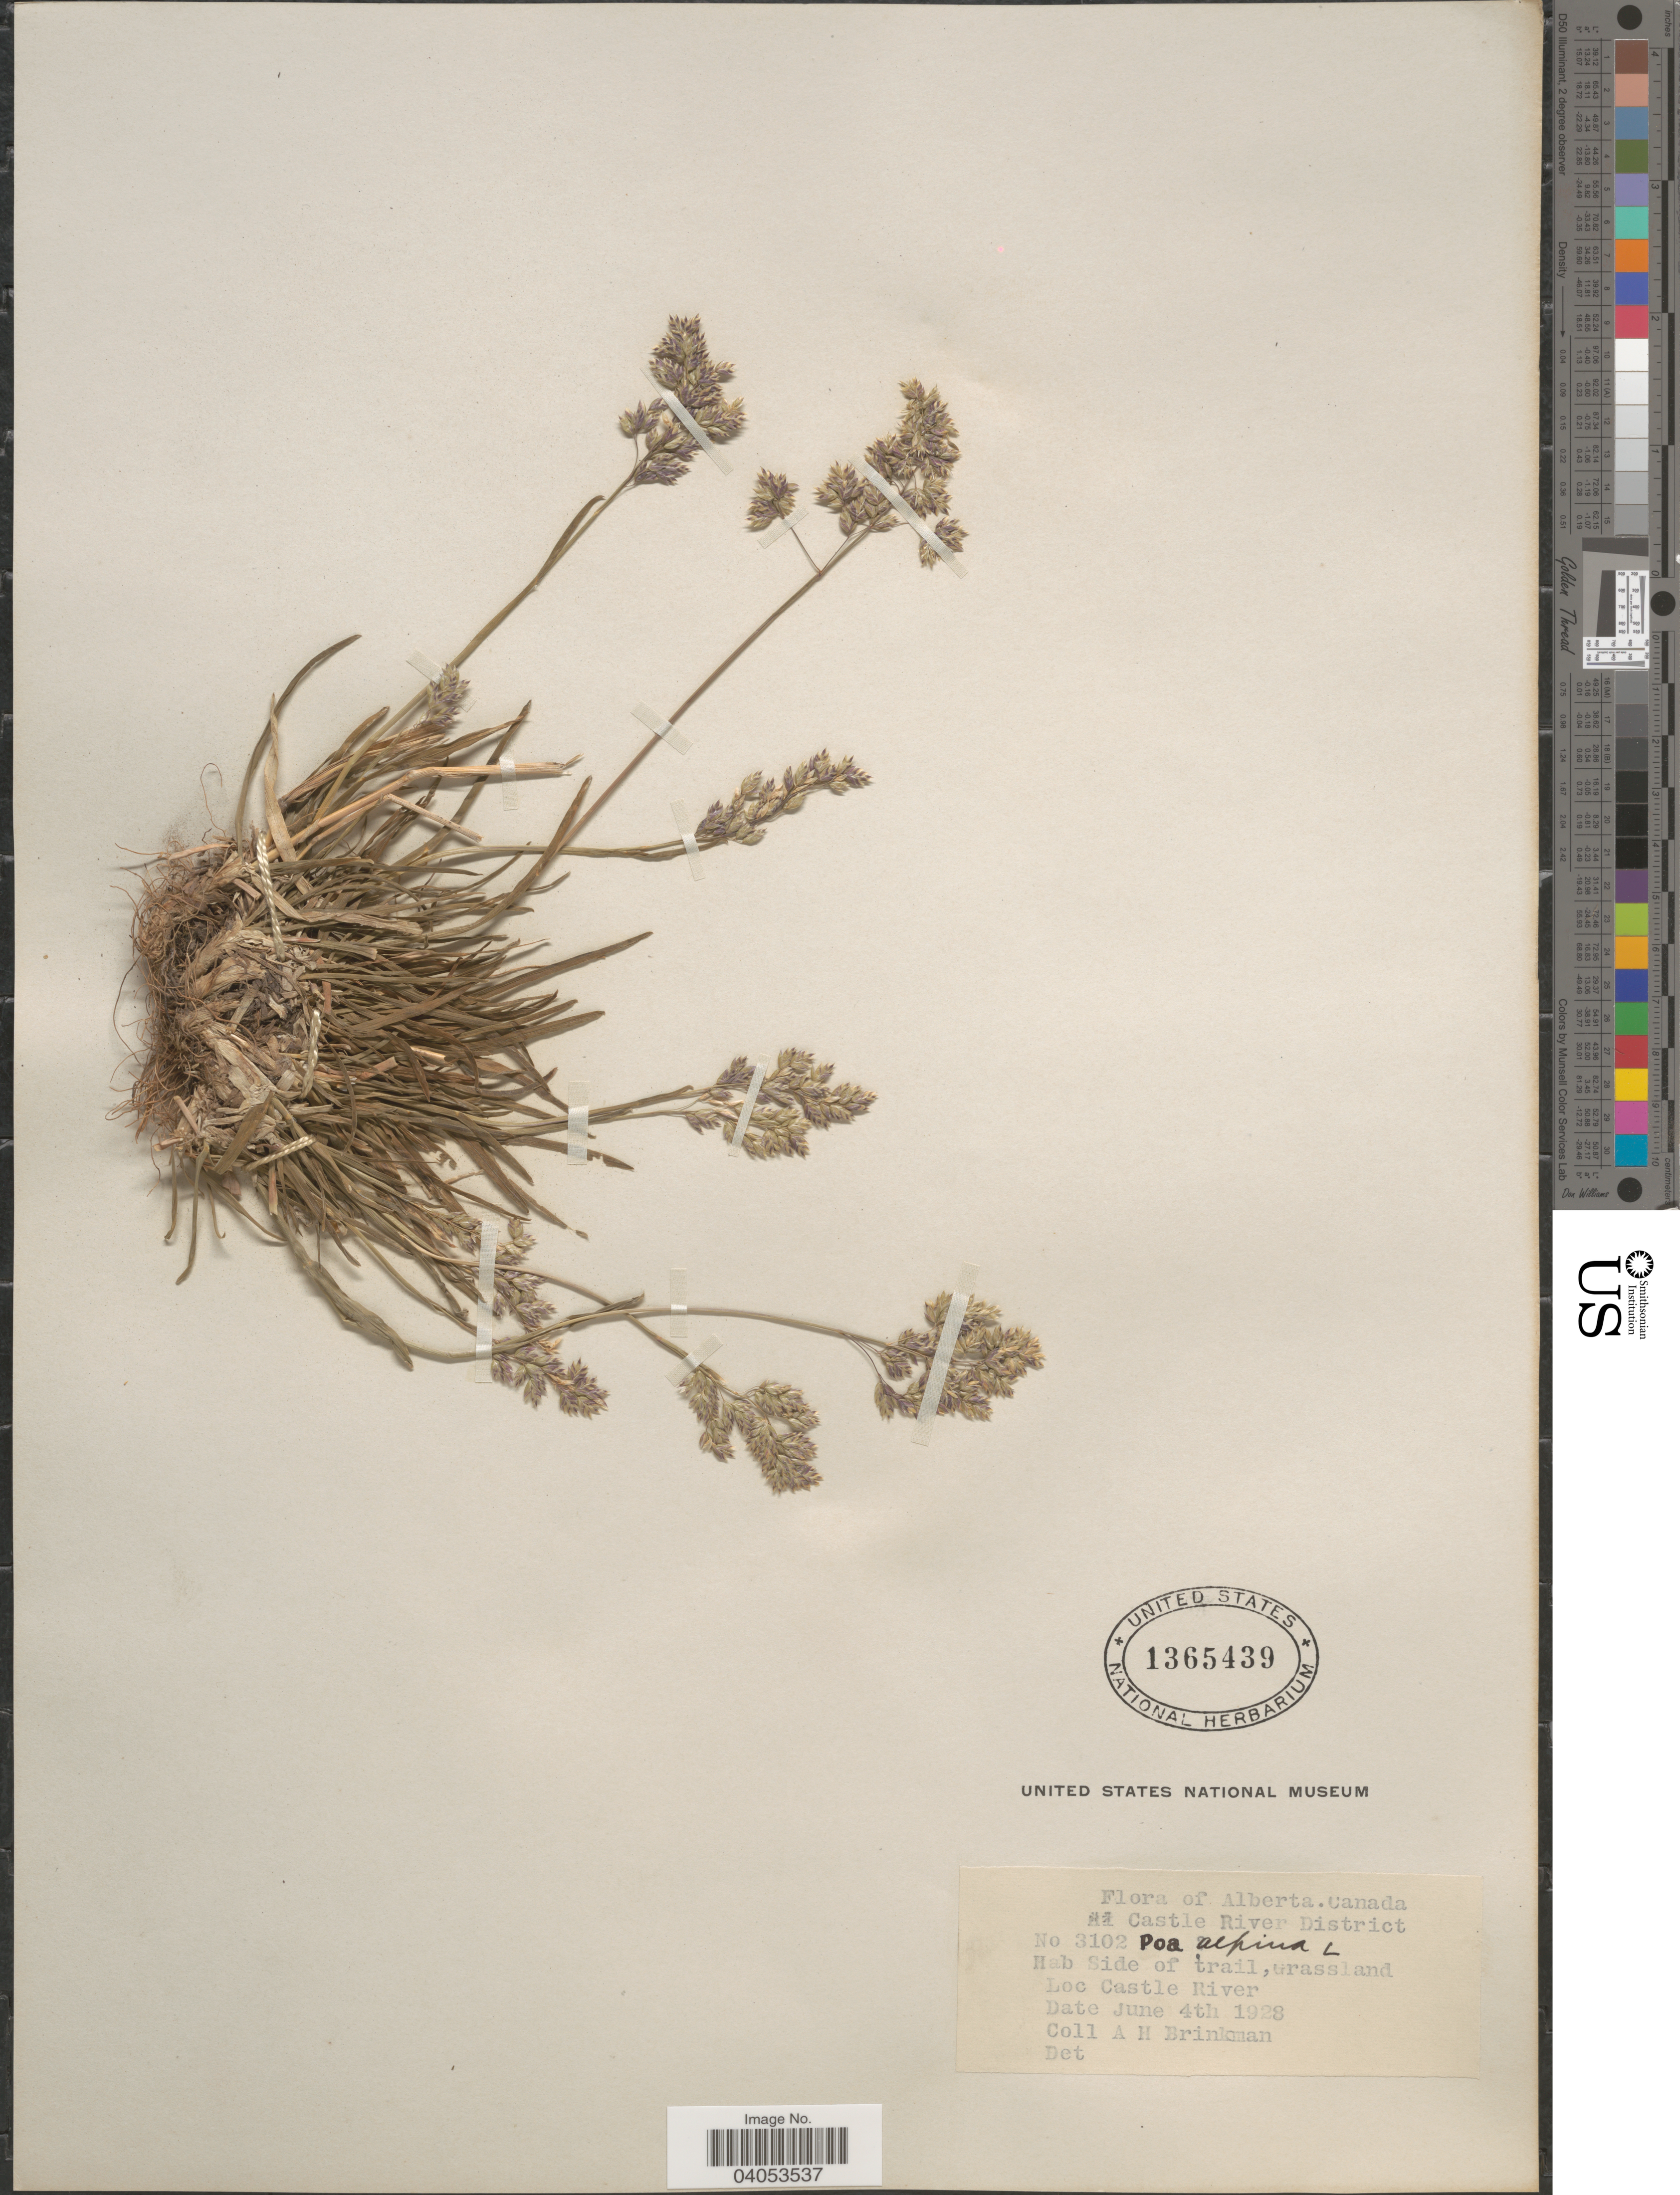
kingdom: Plantae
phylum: Tracheophyta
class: Liliopsida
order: Poales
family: Poaceae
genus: Poa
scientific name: Poa alpina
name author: L.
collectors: A. Brinkman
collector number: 3102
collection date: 1928-06-04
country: Canada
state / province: Alberta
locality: Castle River District. Side of trail. Castle River.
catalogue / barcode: US 1365439